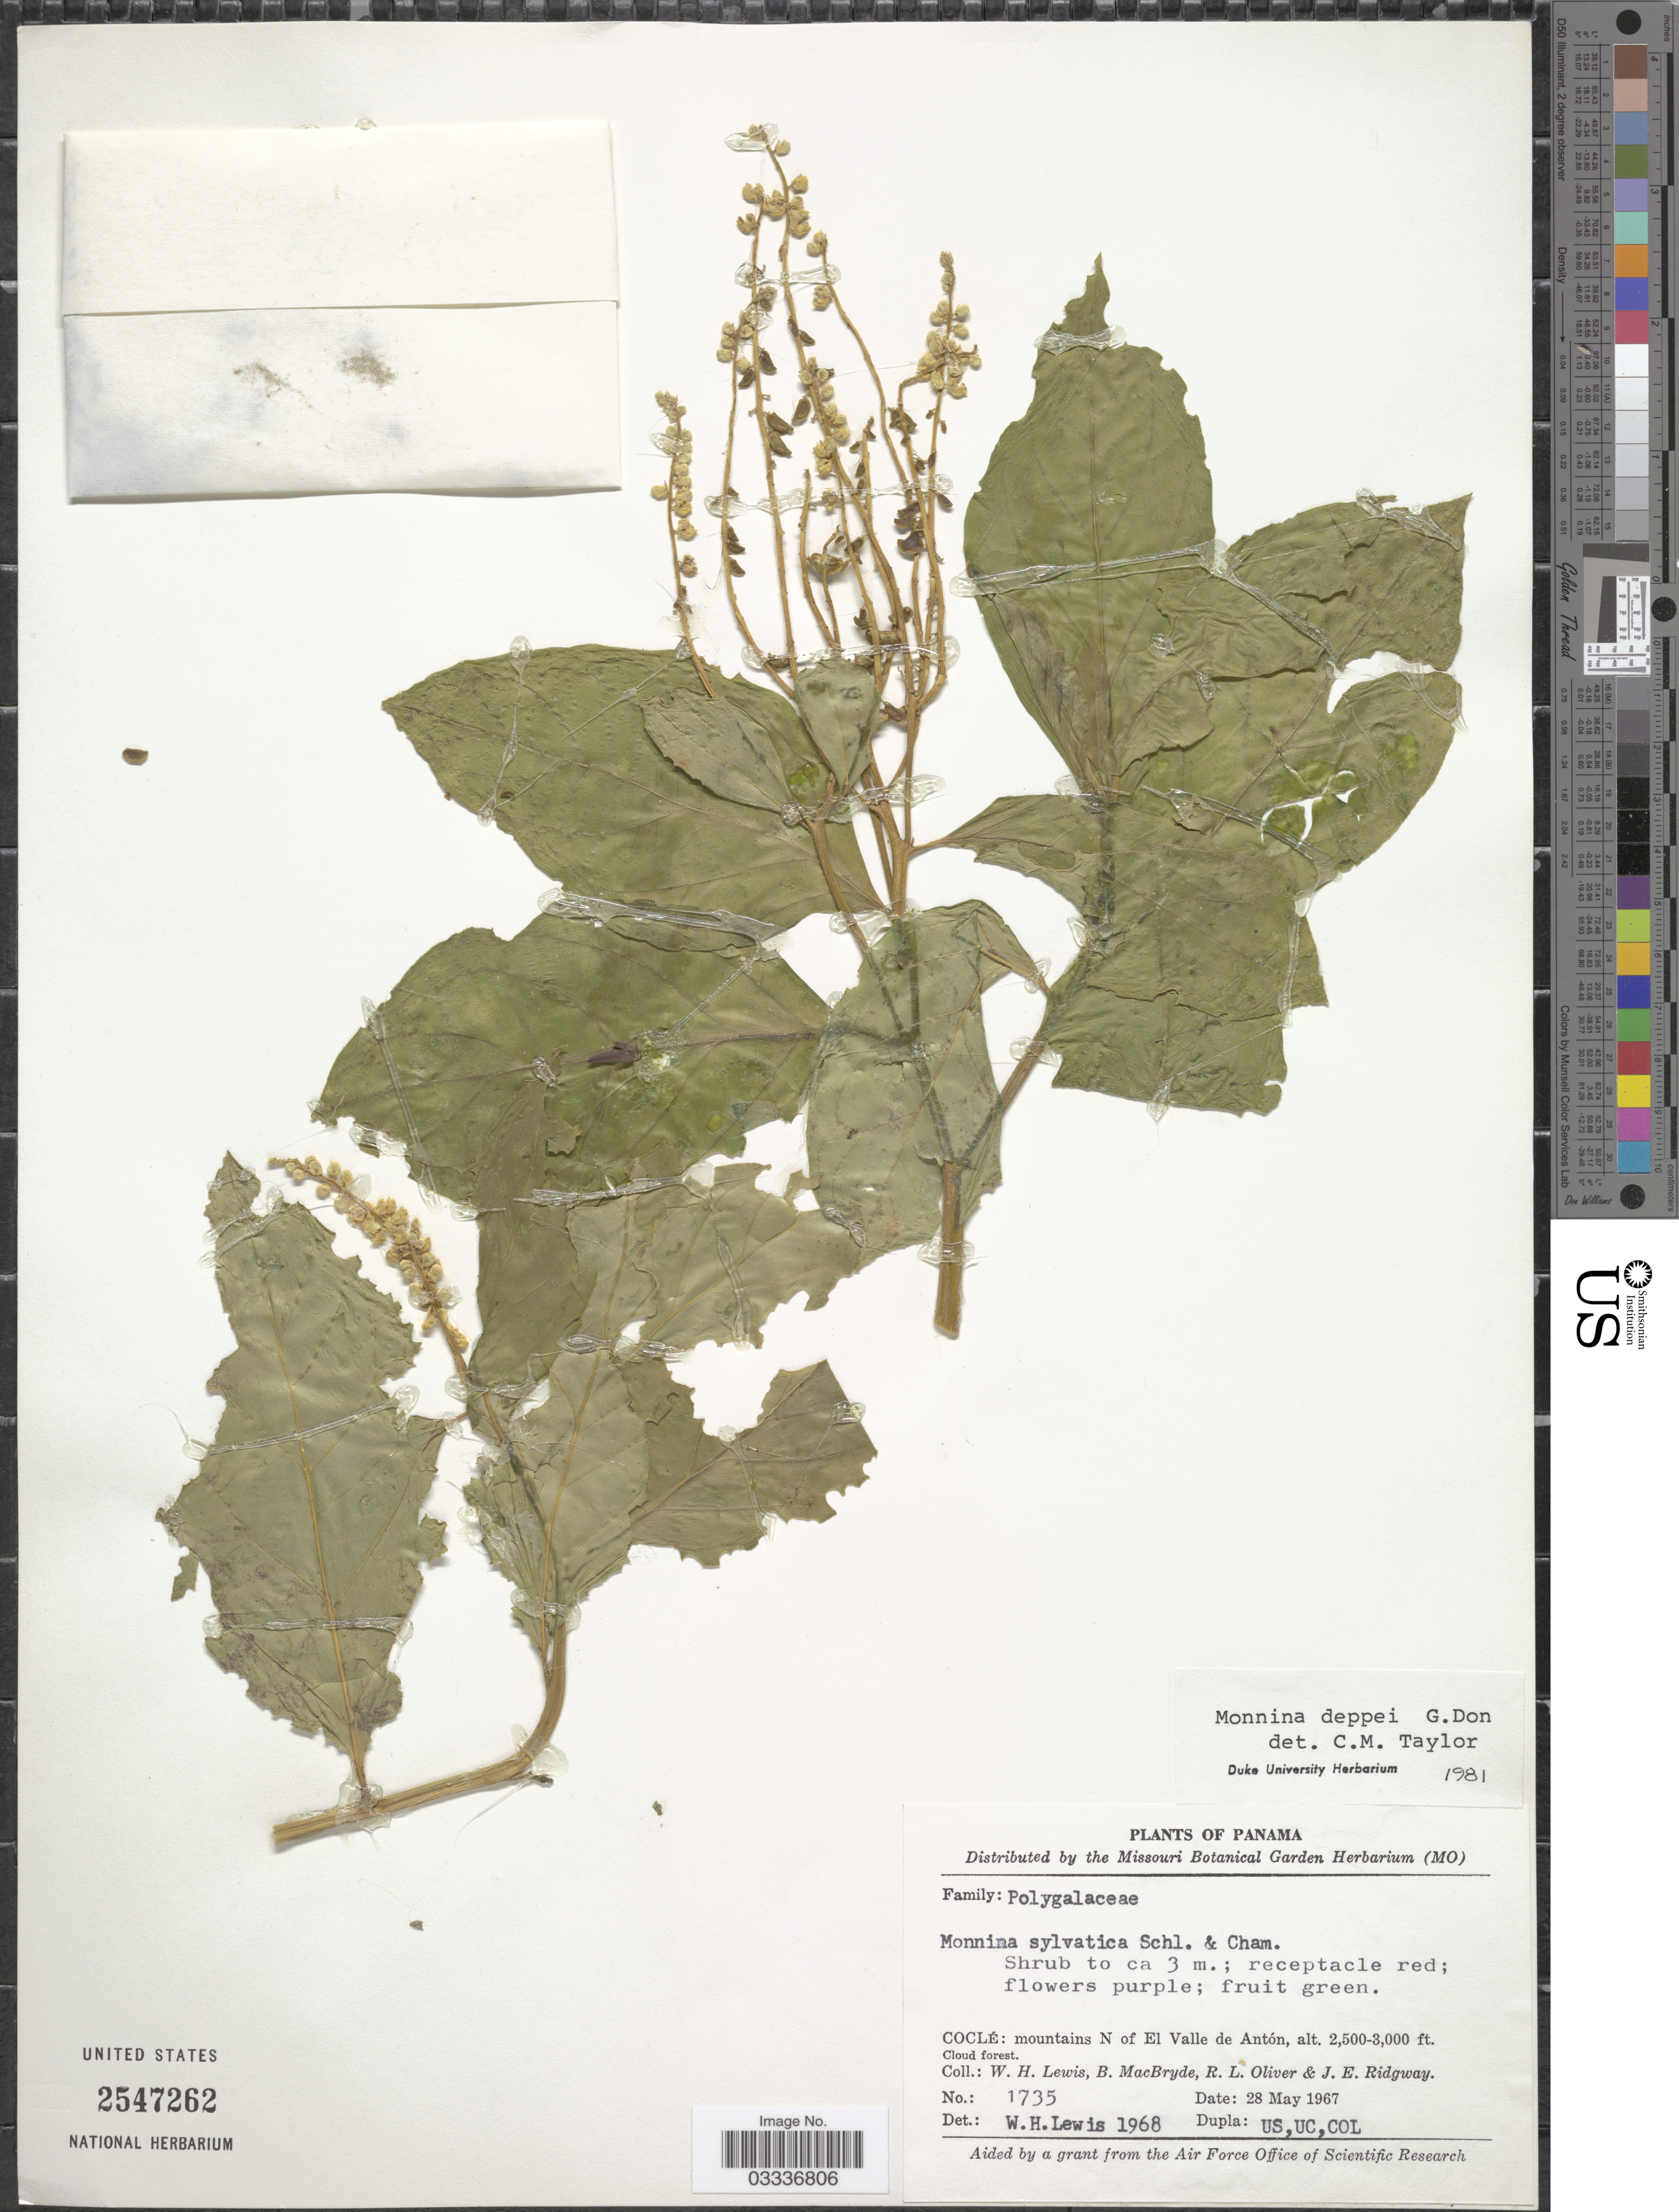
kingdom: Plantae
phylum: Tracheophyta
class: Magnoliopsida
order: Fabales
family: Polygalaceae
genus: Monnina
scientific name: Monnina deppei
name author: G. Don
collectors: W. H. Lewis, B. MacBryde, R. Oliver & J. Ridgway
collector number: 1735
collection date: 1967-05-28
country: Panama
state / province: Coclé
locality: Mountains N of El Valle de Antón.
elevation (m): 762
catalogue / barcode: US 2547262